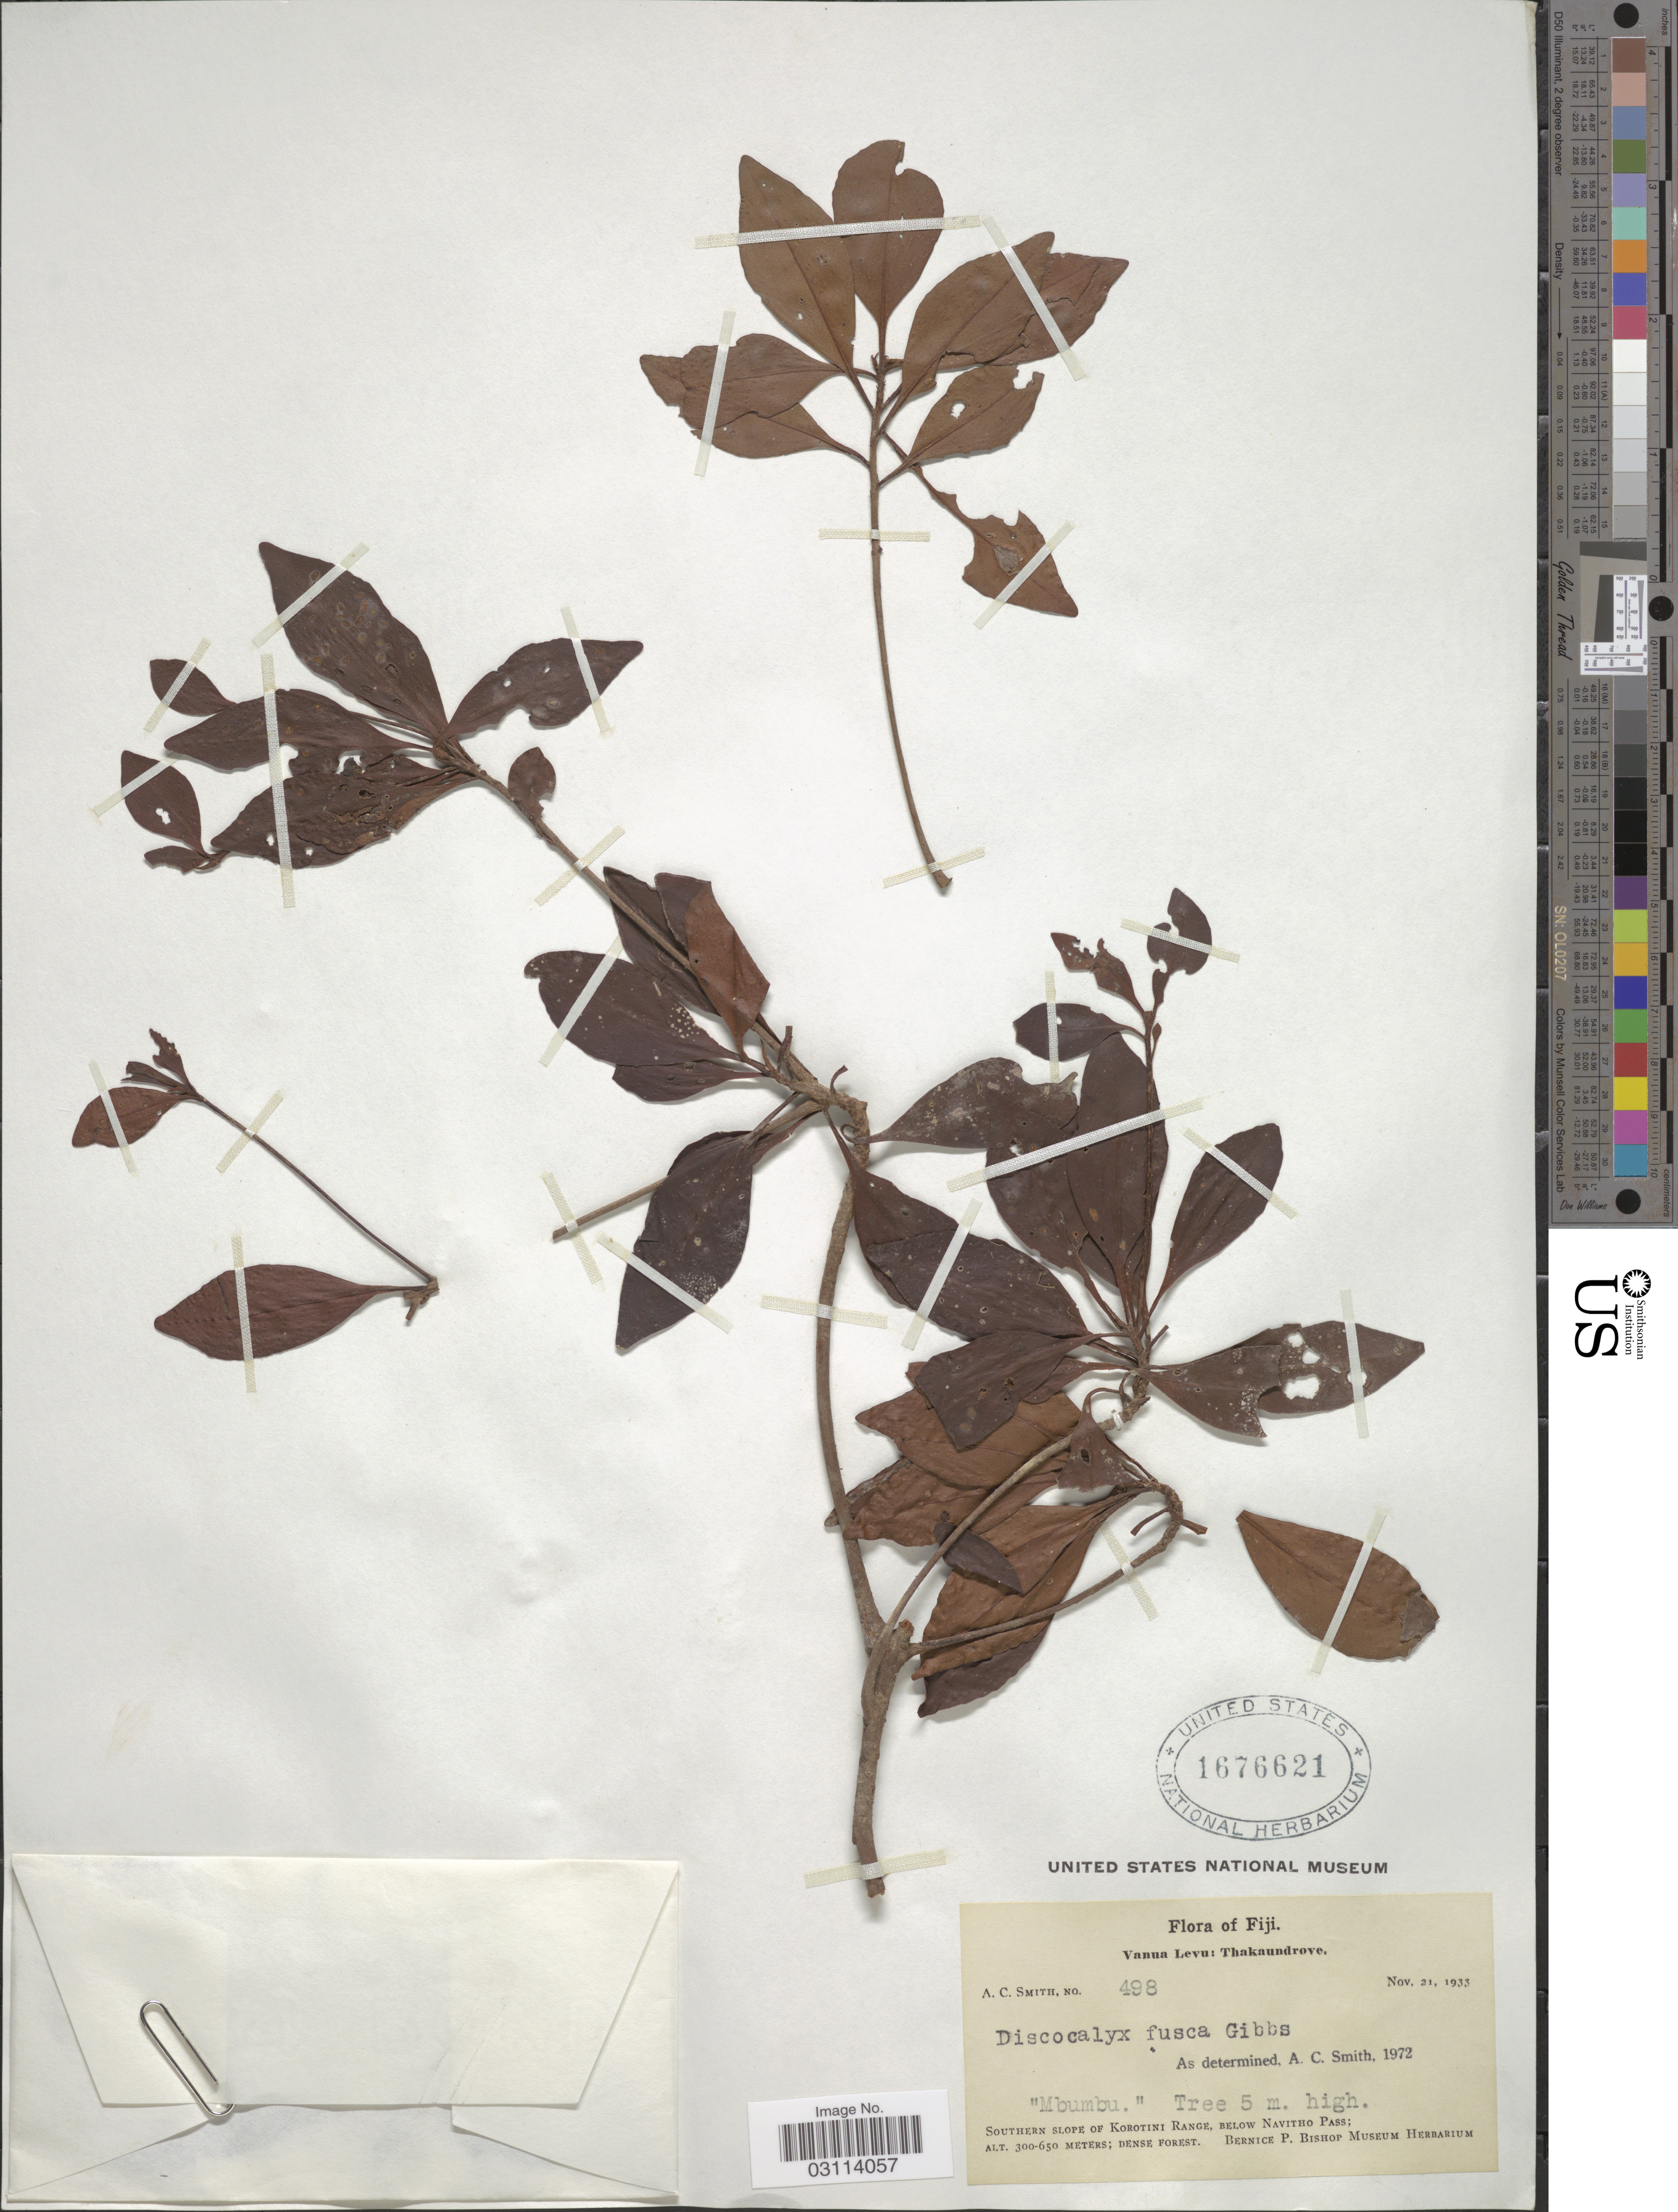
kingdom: Plantae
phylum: Tracheophyta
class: Magnoliopsida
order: Ericales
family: Primulaceae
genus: Discocalyx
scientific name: Discocalyx fusca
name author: Gibbs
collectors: A. C. Smith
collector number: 498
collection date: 1933-11-21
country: Fiji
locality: Vanua Levu: Thakaundrove. Southern slope of Korotini Range, below Navitho Pass.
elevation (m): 300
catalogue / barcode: US 1676621